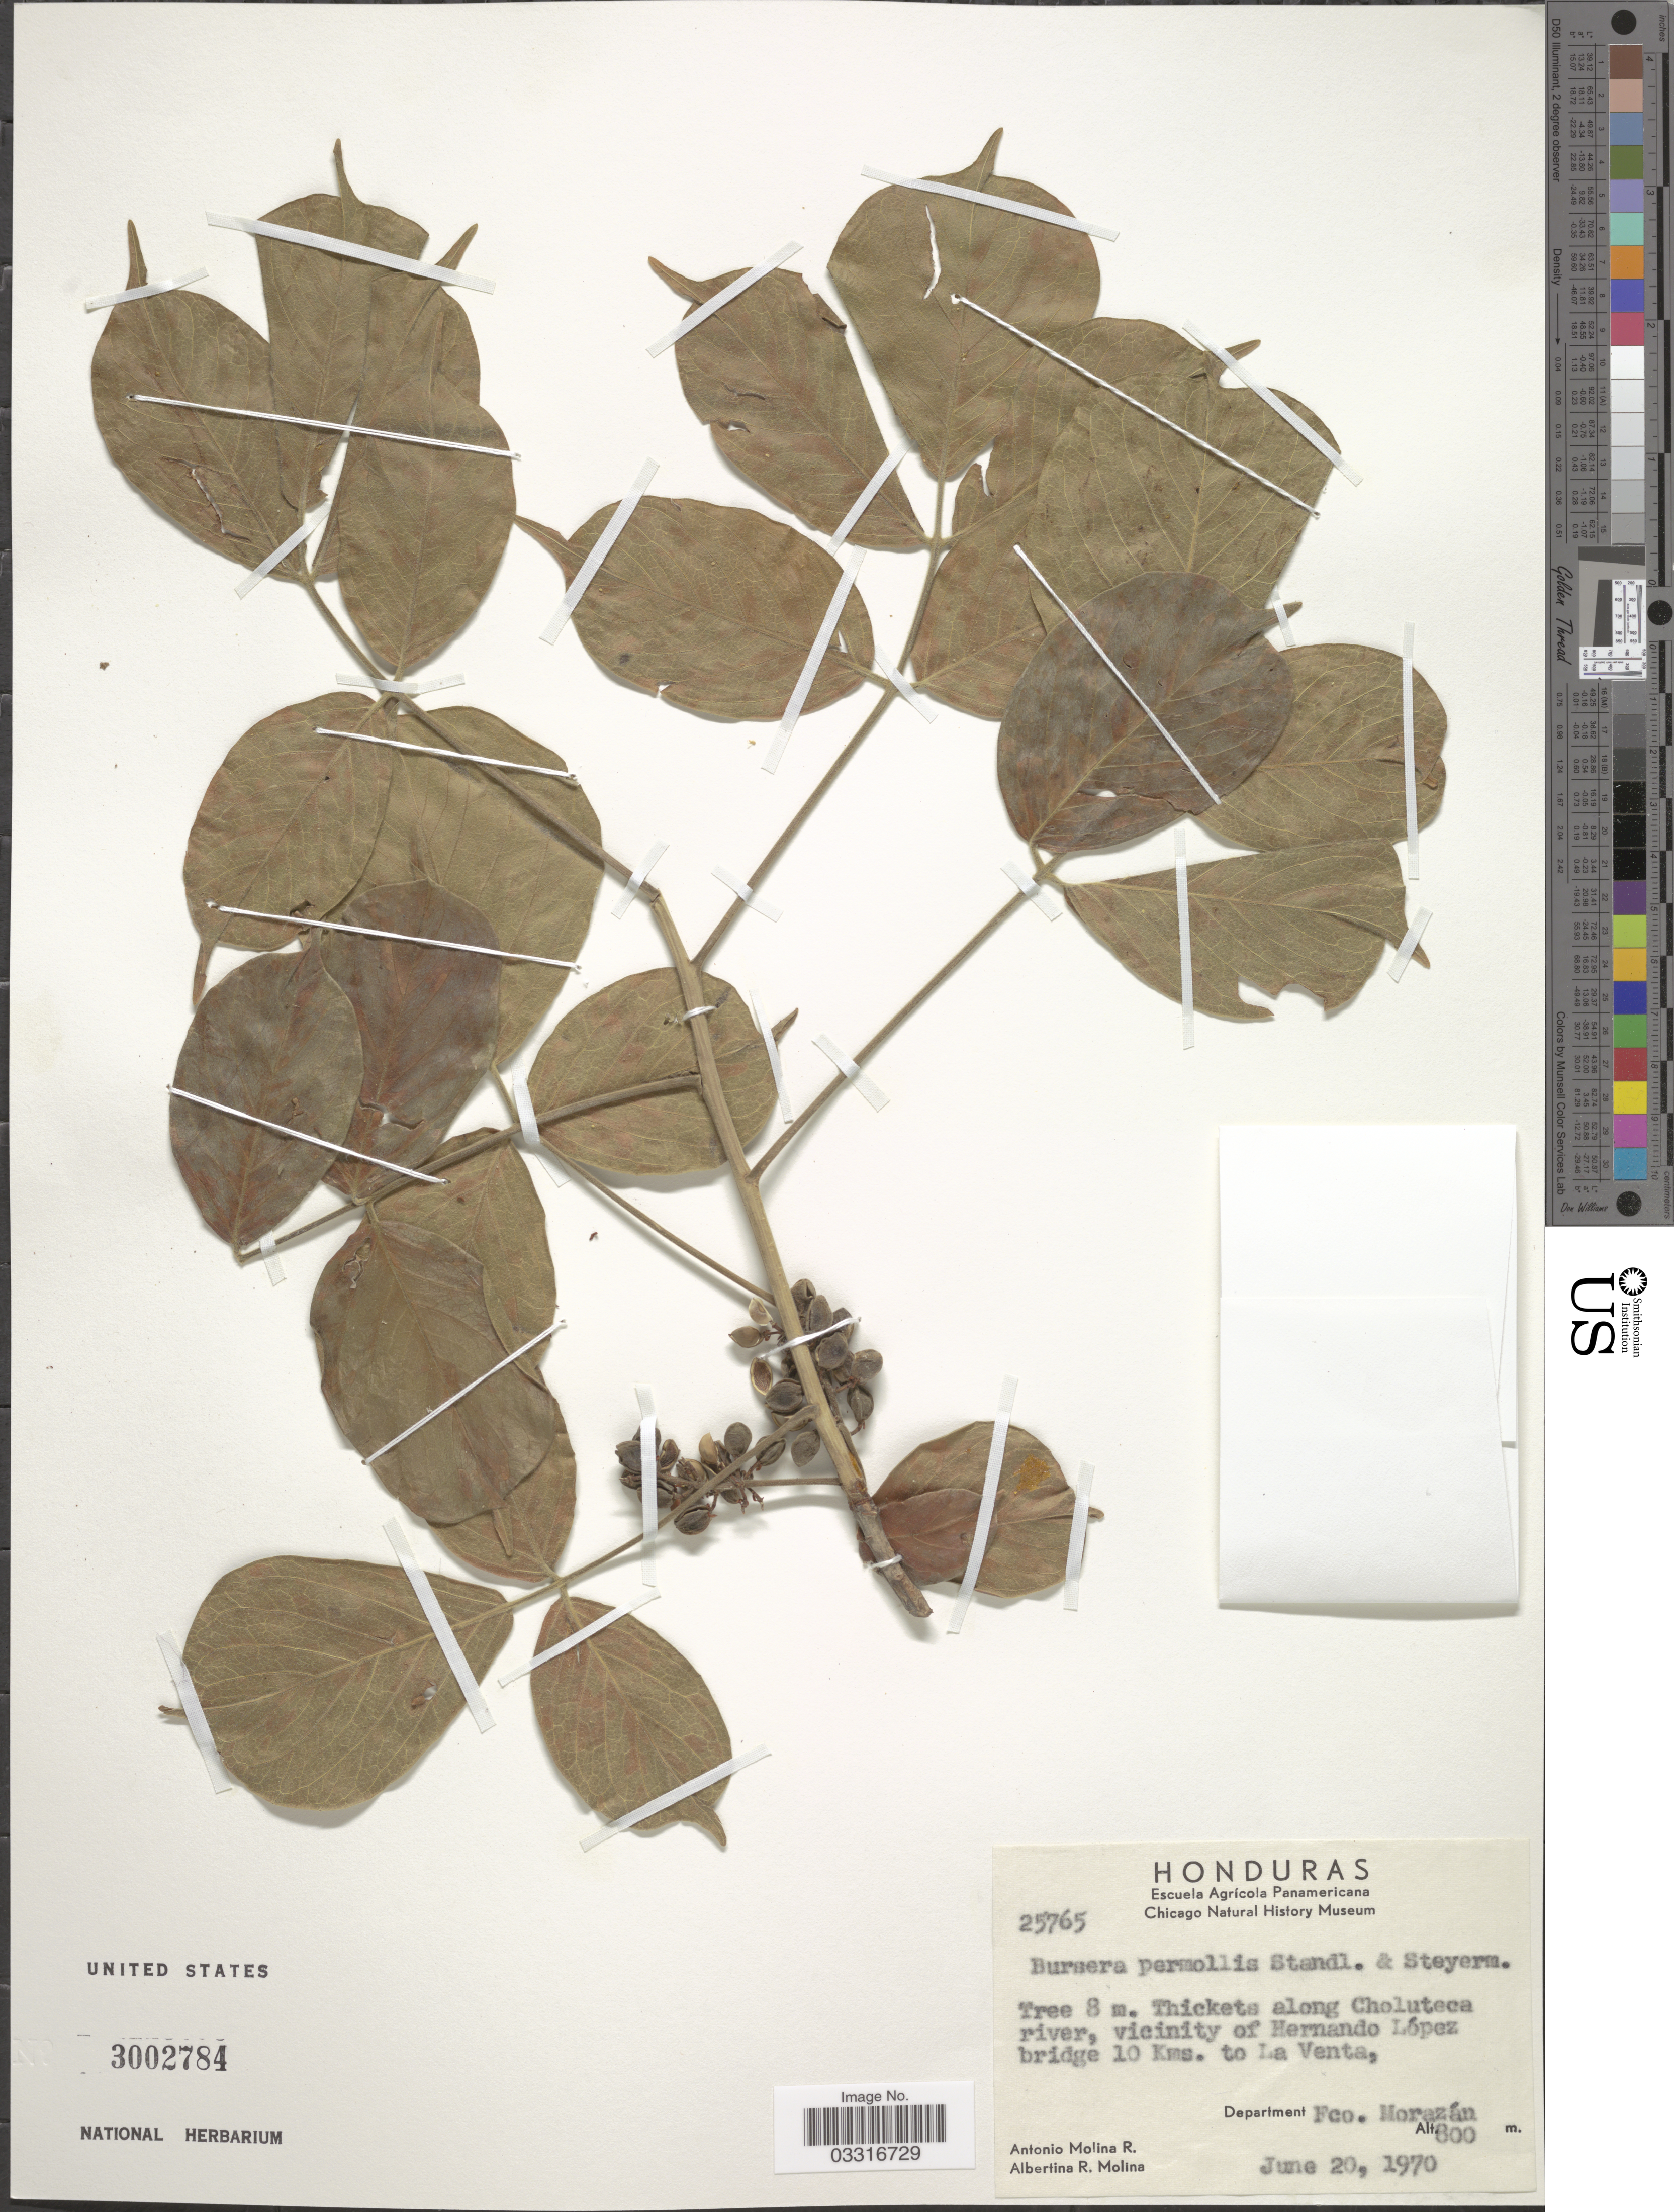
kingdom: Plantae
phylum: Tracheophyta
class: Magnoliopsida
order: Sapindales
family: Burseraceae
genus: Bursera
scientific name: Bursera permollis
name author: Standl. & Steyerm.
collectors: A. Molina R. & A. R. Molina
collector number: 25765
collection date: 1970-06-20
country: Honduras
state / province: Fco. Morazán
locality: Thickets along Choluteca river, vicinity of Hernando López bridge 10 Kms. to La Venta, Department Fco. Morazán.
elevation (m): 800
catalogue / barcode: US 3002784